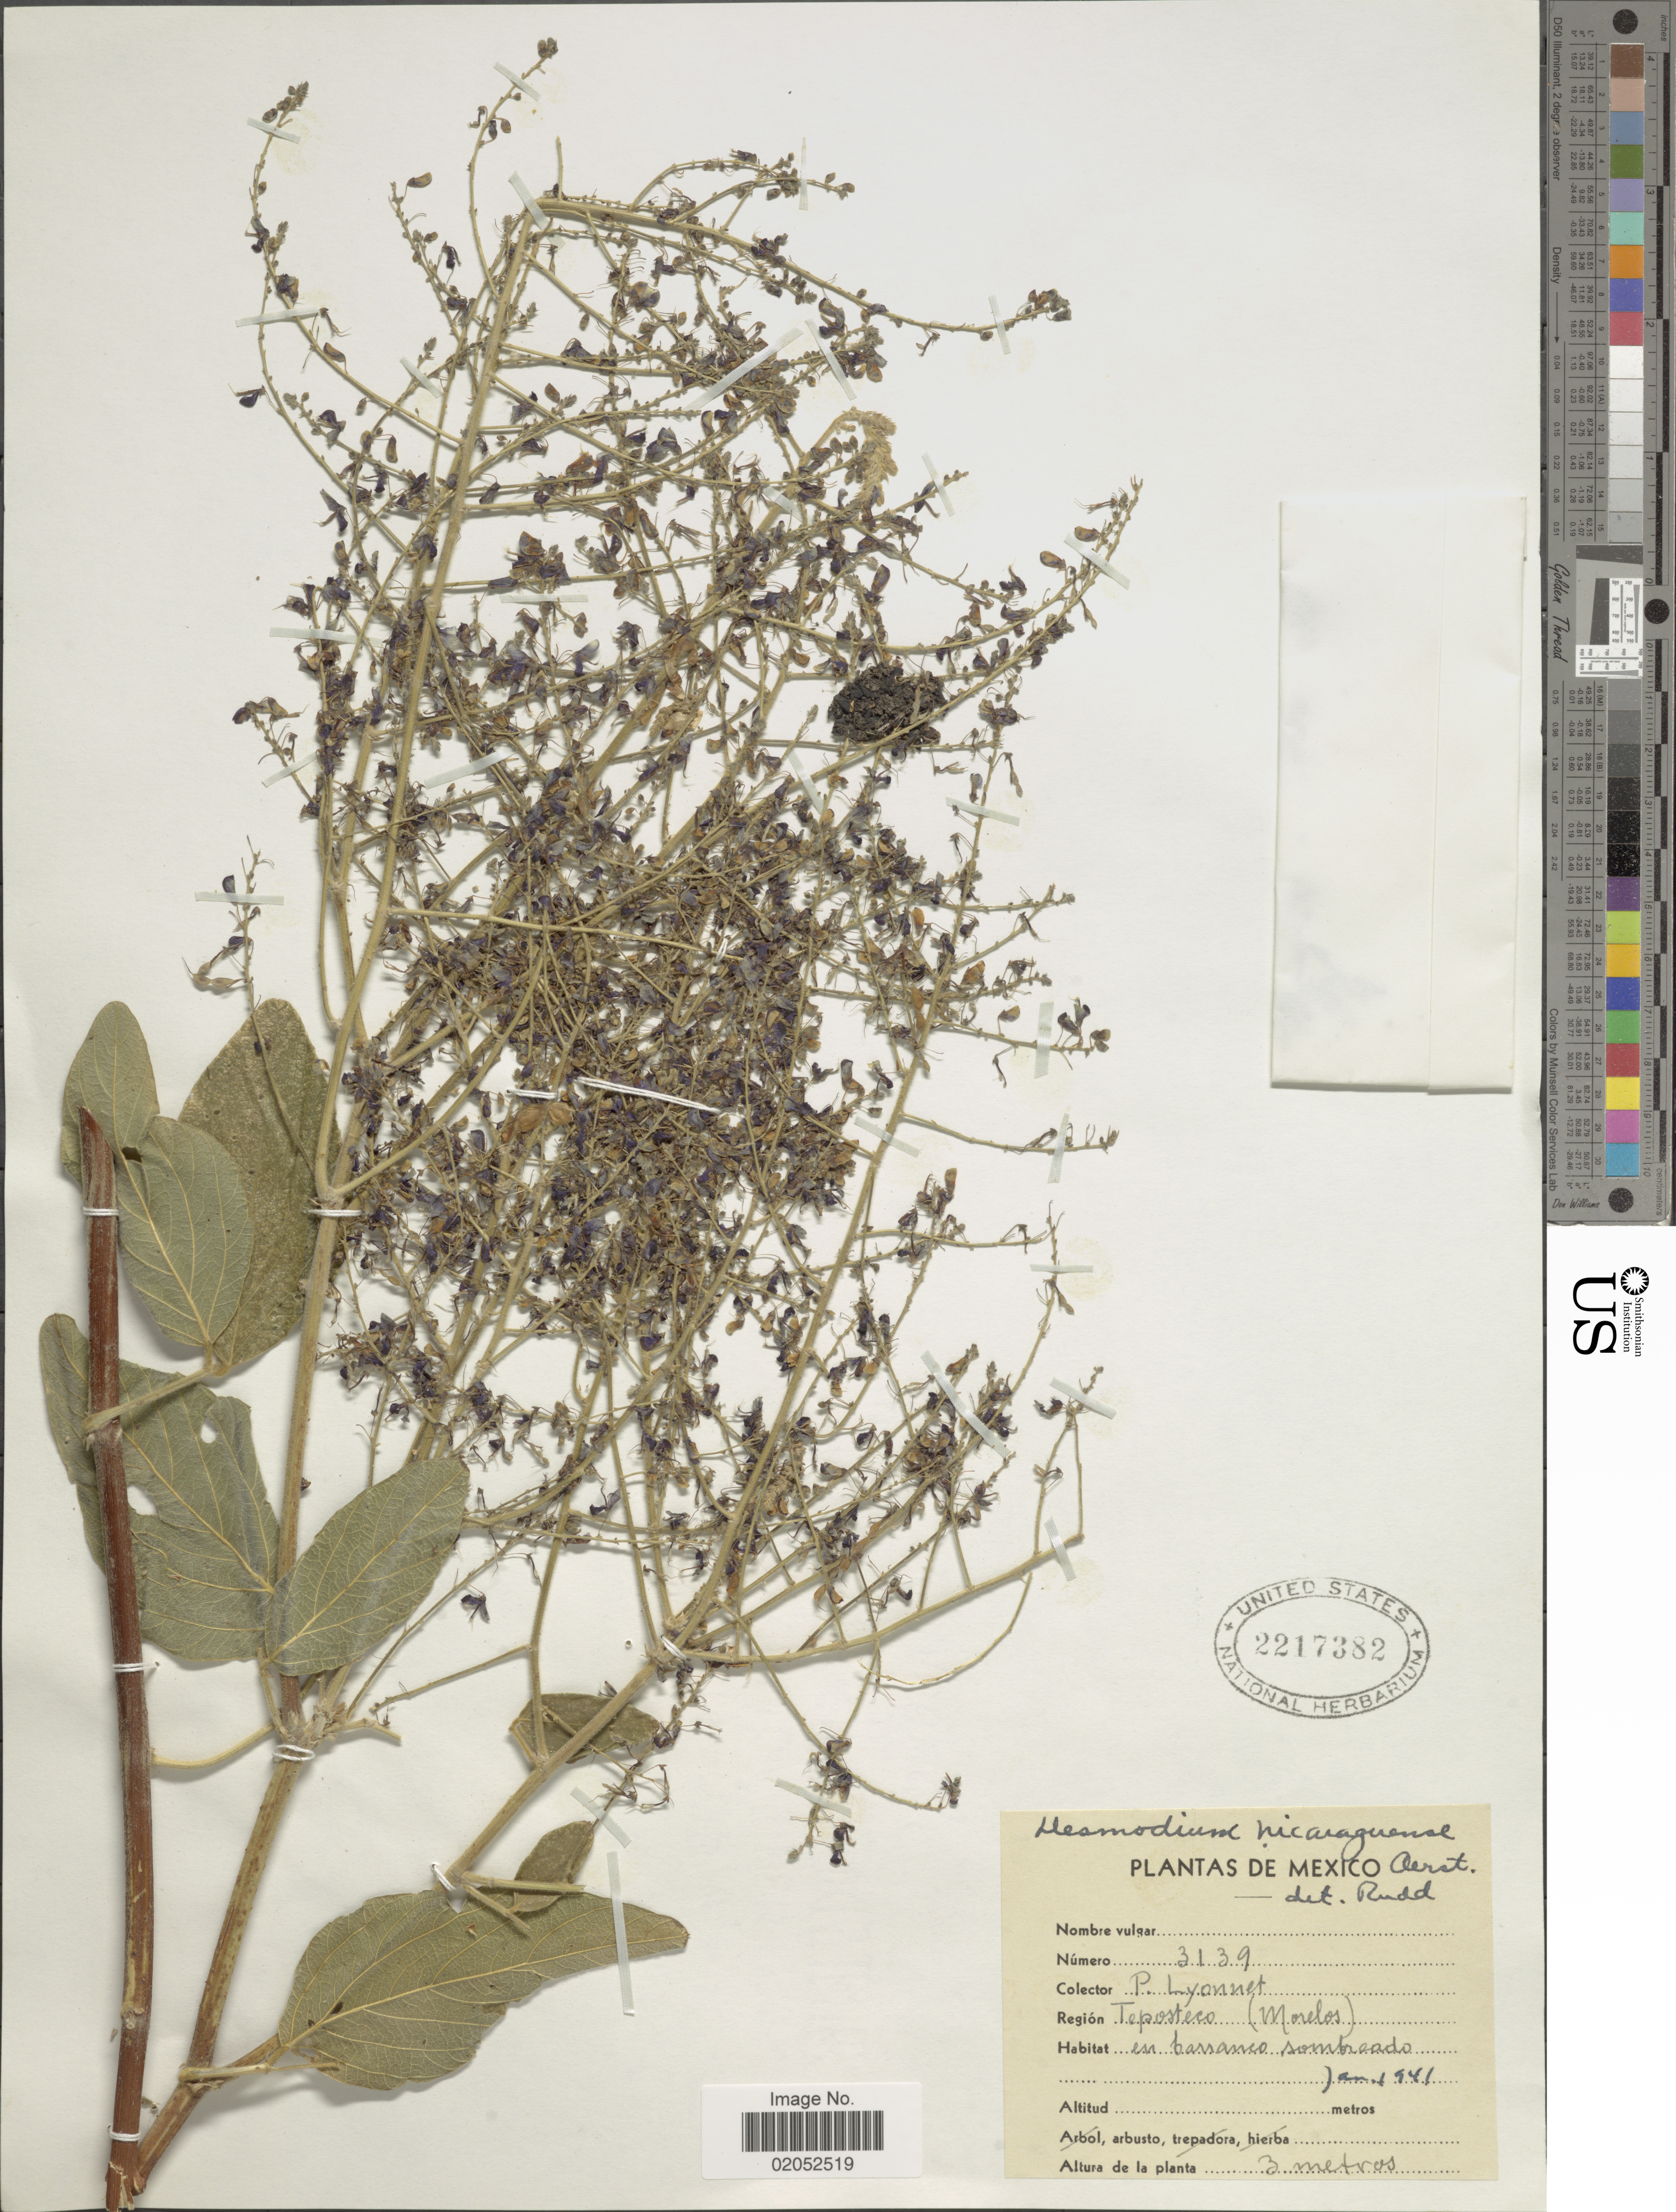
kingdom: Plantae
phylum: Tracheophyta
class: Magnoliopsida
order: Fabales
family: Fabaceae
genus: Desmodium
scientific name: Desmodium nicaraguense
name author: Oerst.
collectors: P. Lyonnet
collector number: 3139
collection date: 1941-01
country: Mexico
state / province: Morelos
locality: Region Teposteco (Morelos).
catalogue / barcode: US 2217382